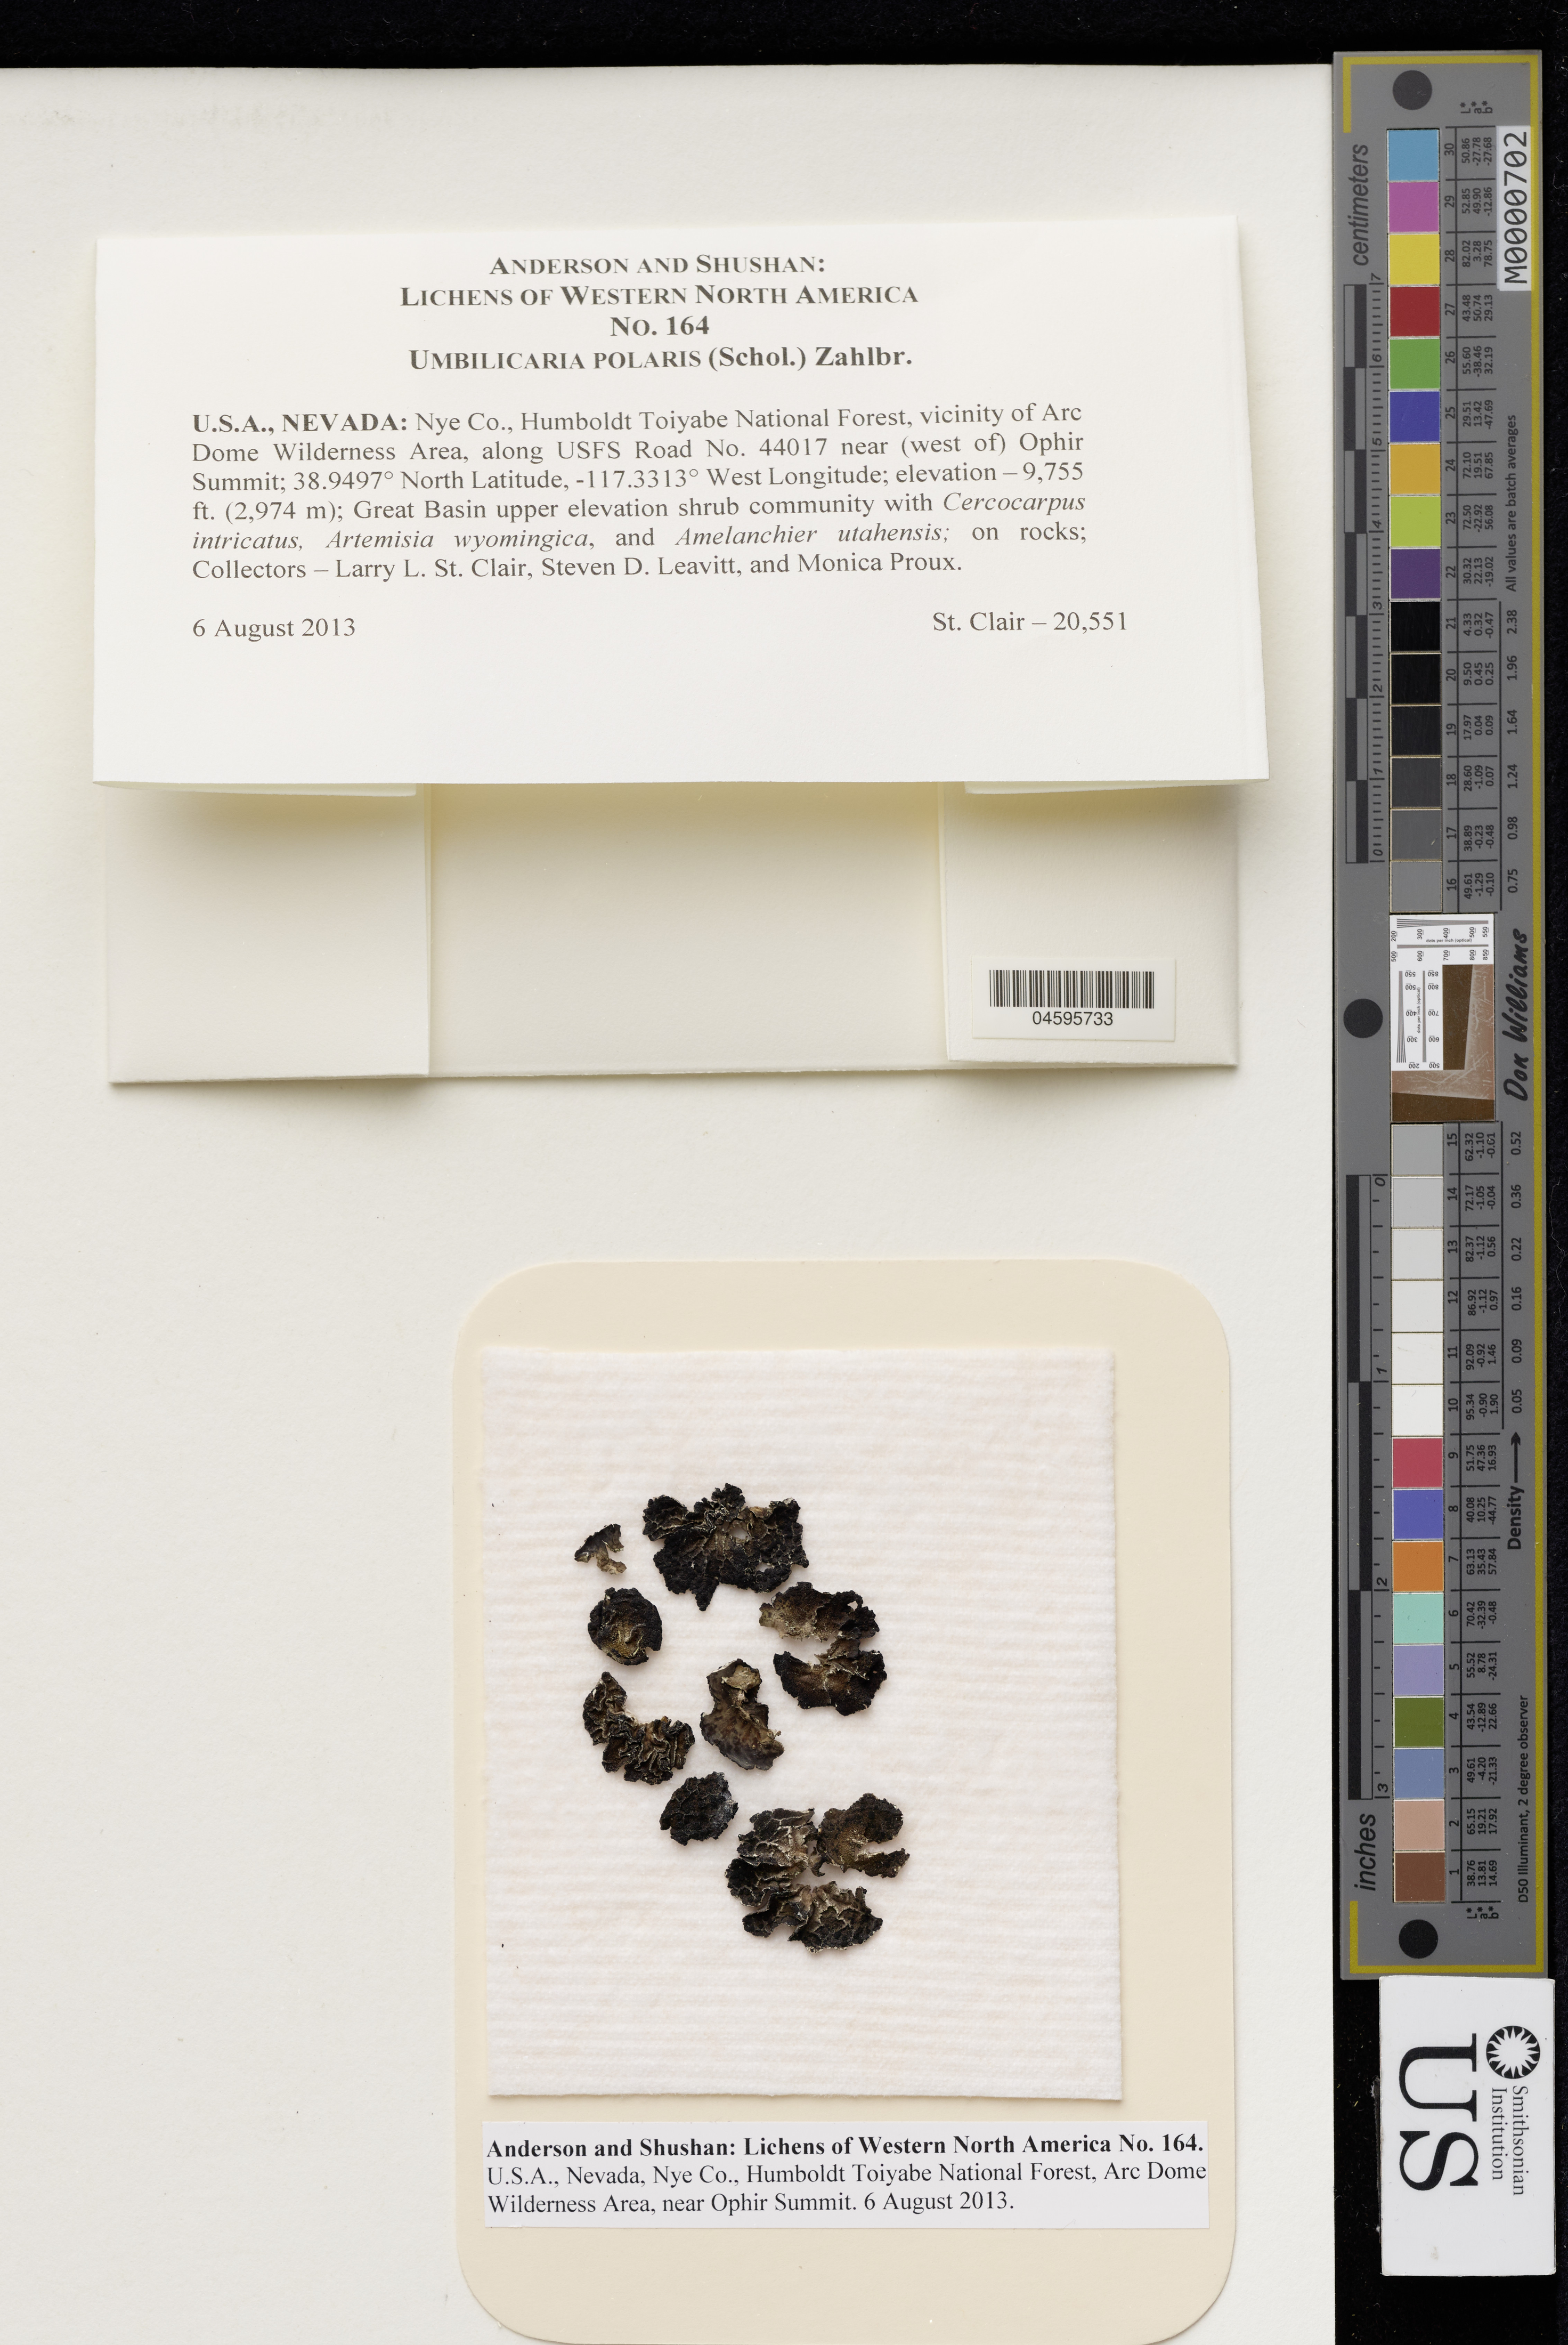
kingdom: Fungi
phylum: Ascomycota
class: Lecanoromycetes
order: Umbilicariales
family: Umbilicariaceae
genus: Umbilicaria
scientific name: Umbilicaria polaris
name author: (Schol.) Zahlbr.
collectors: L.L. St.Clair & S. Leavitt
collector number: St. Clair 20551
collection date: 2013-08-06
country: United States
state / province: Nevada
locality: Nye Co., Humboldt Toiyabe National Forest, vicinity of Arc Dome Wilderness Area, along USFS Road No. 44017 near (west of) Ophir Summit.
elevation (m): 2974